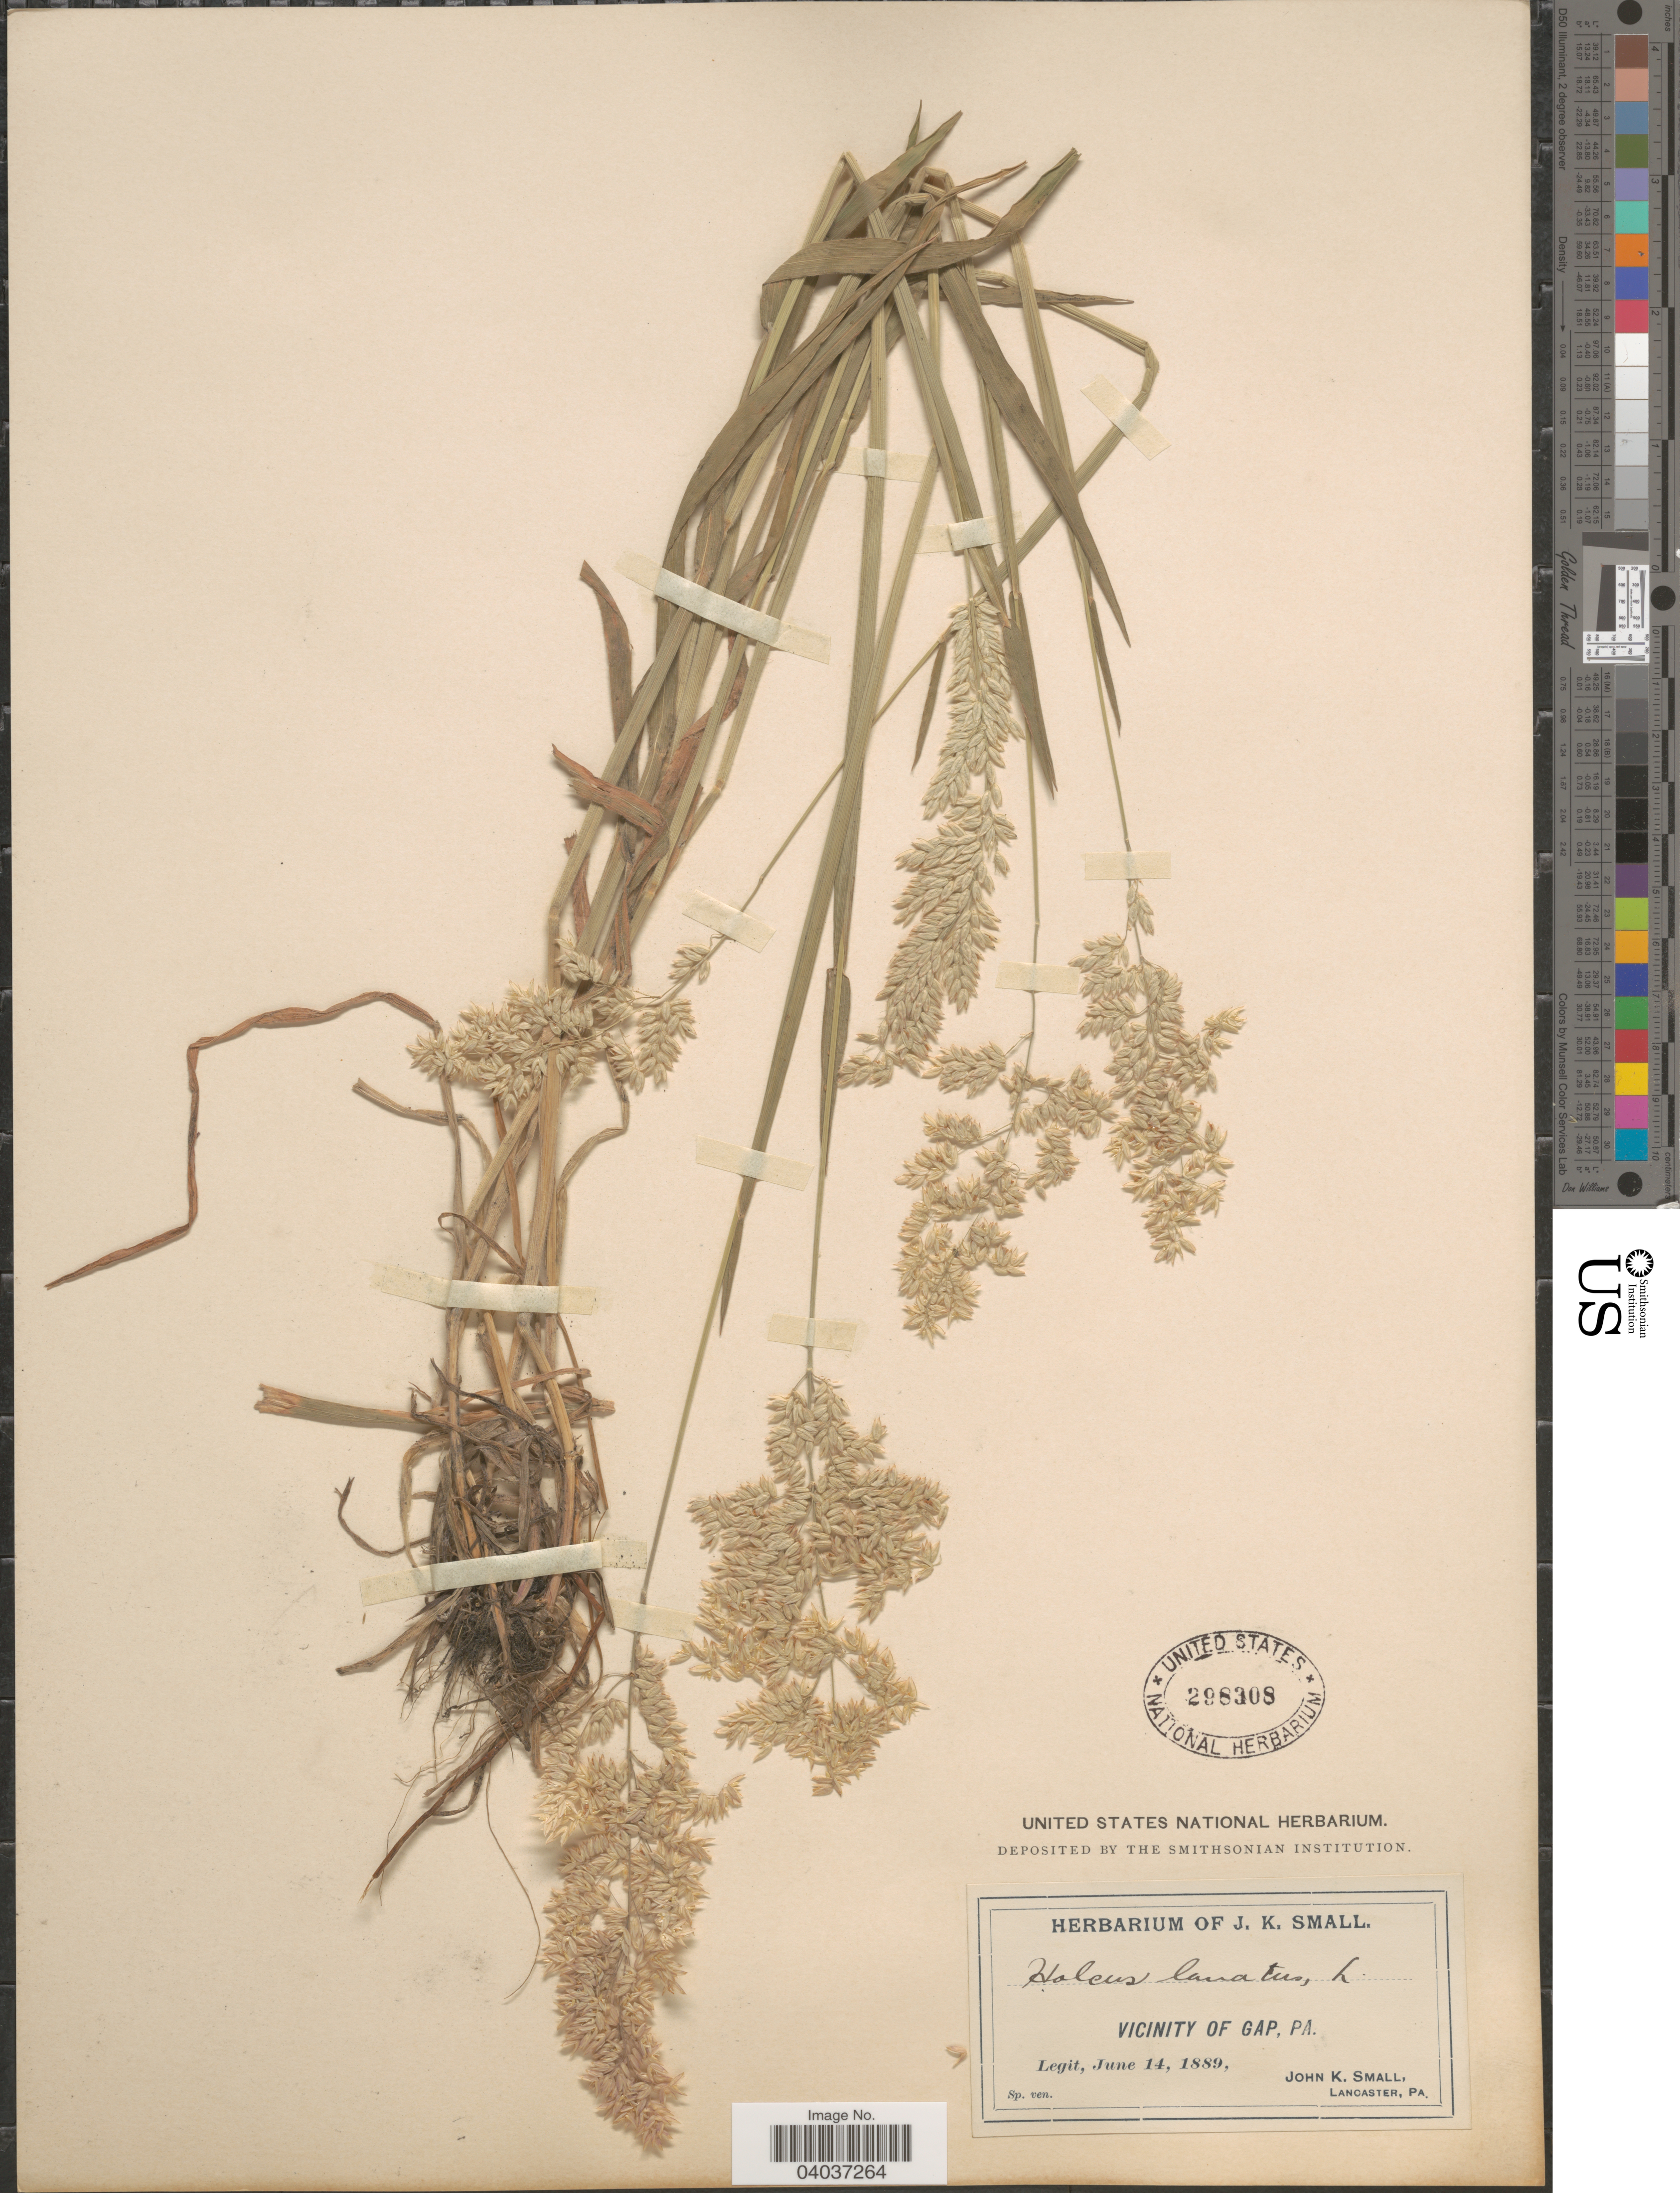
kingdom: Plantae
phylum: Tracheophyta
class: Liliopsida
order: Poales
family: Poaceae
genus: Holcus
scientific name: Holcus lanatus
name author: L.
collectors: J. K. Small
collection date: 1889-06-14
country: United States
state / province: Pennsylvania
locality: Vicinity of Gap.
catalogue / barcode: US 298308